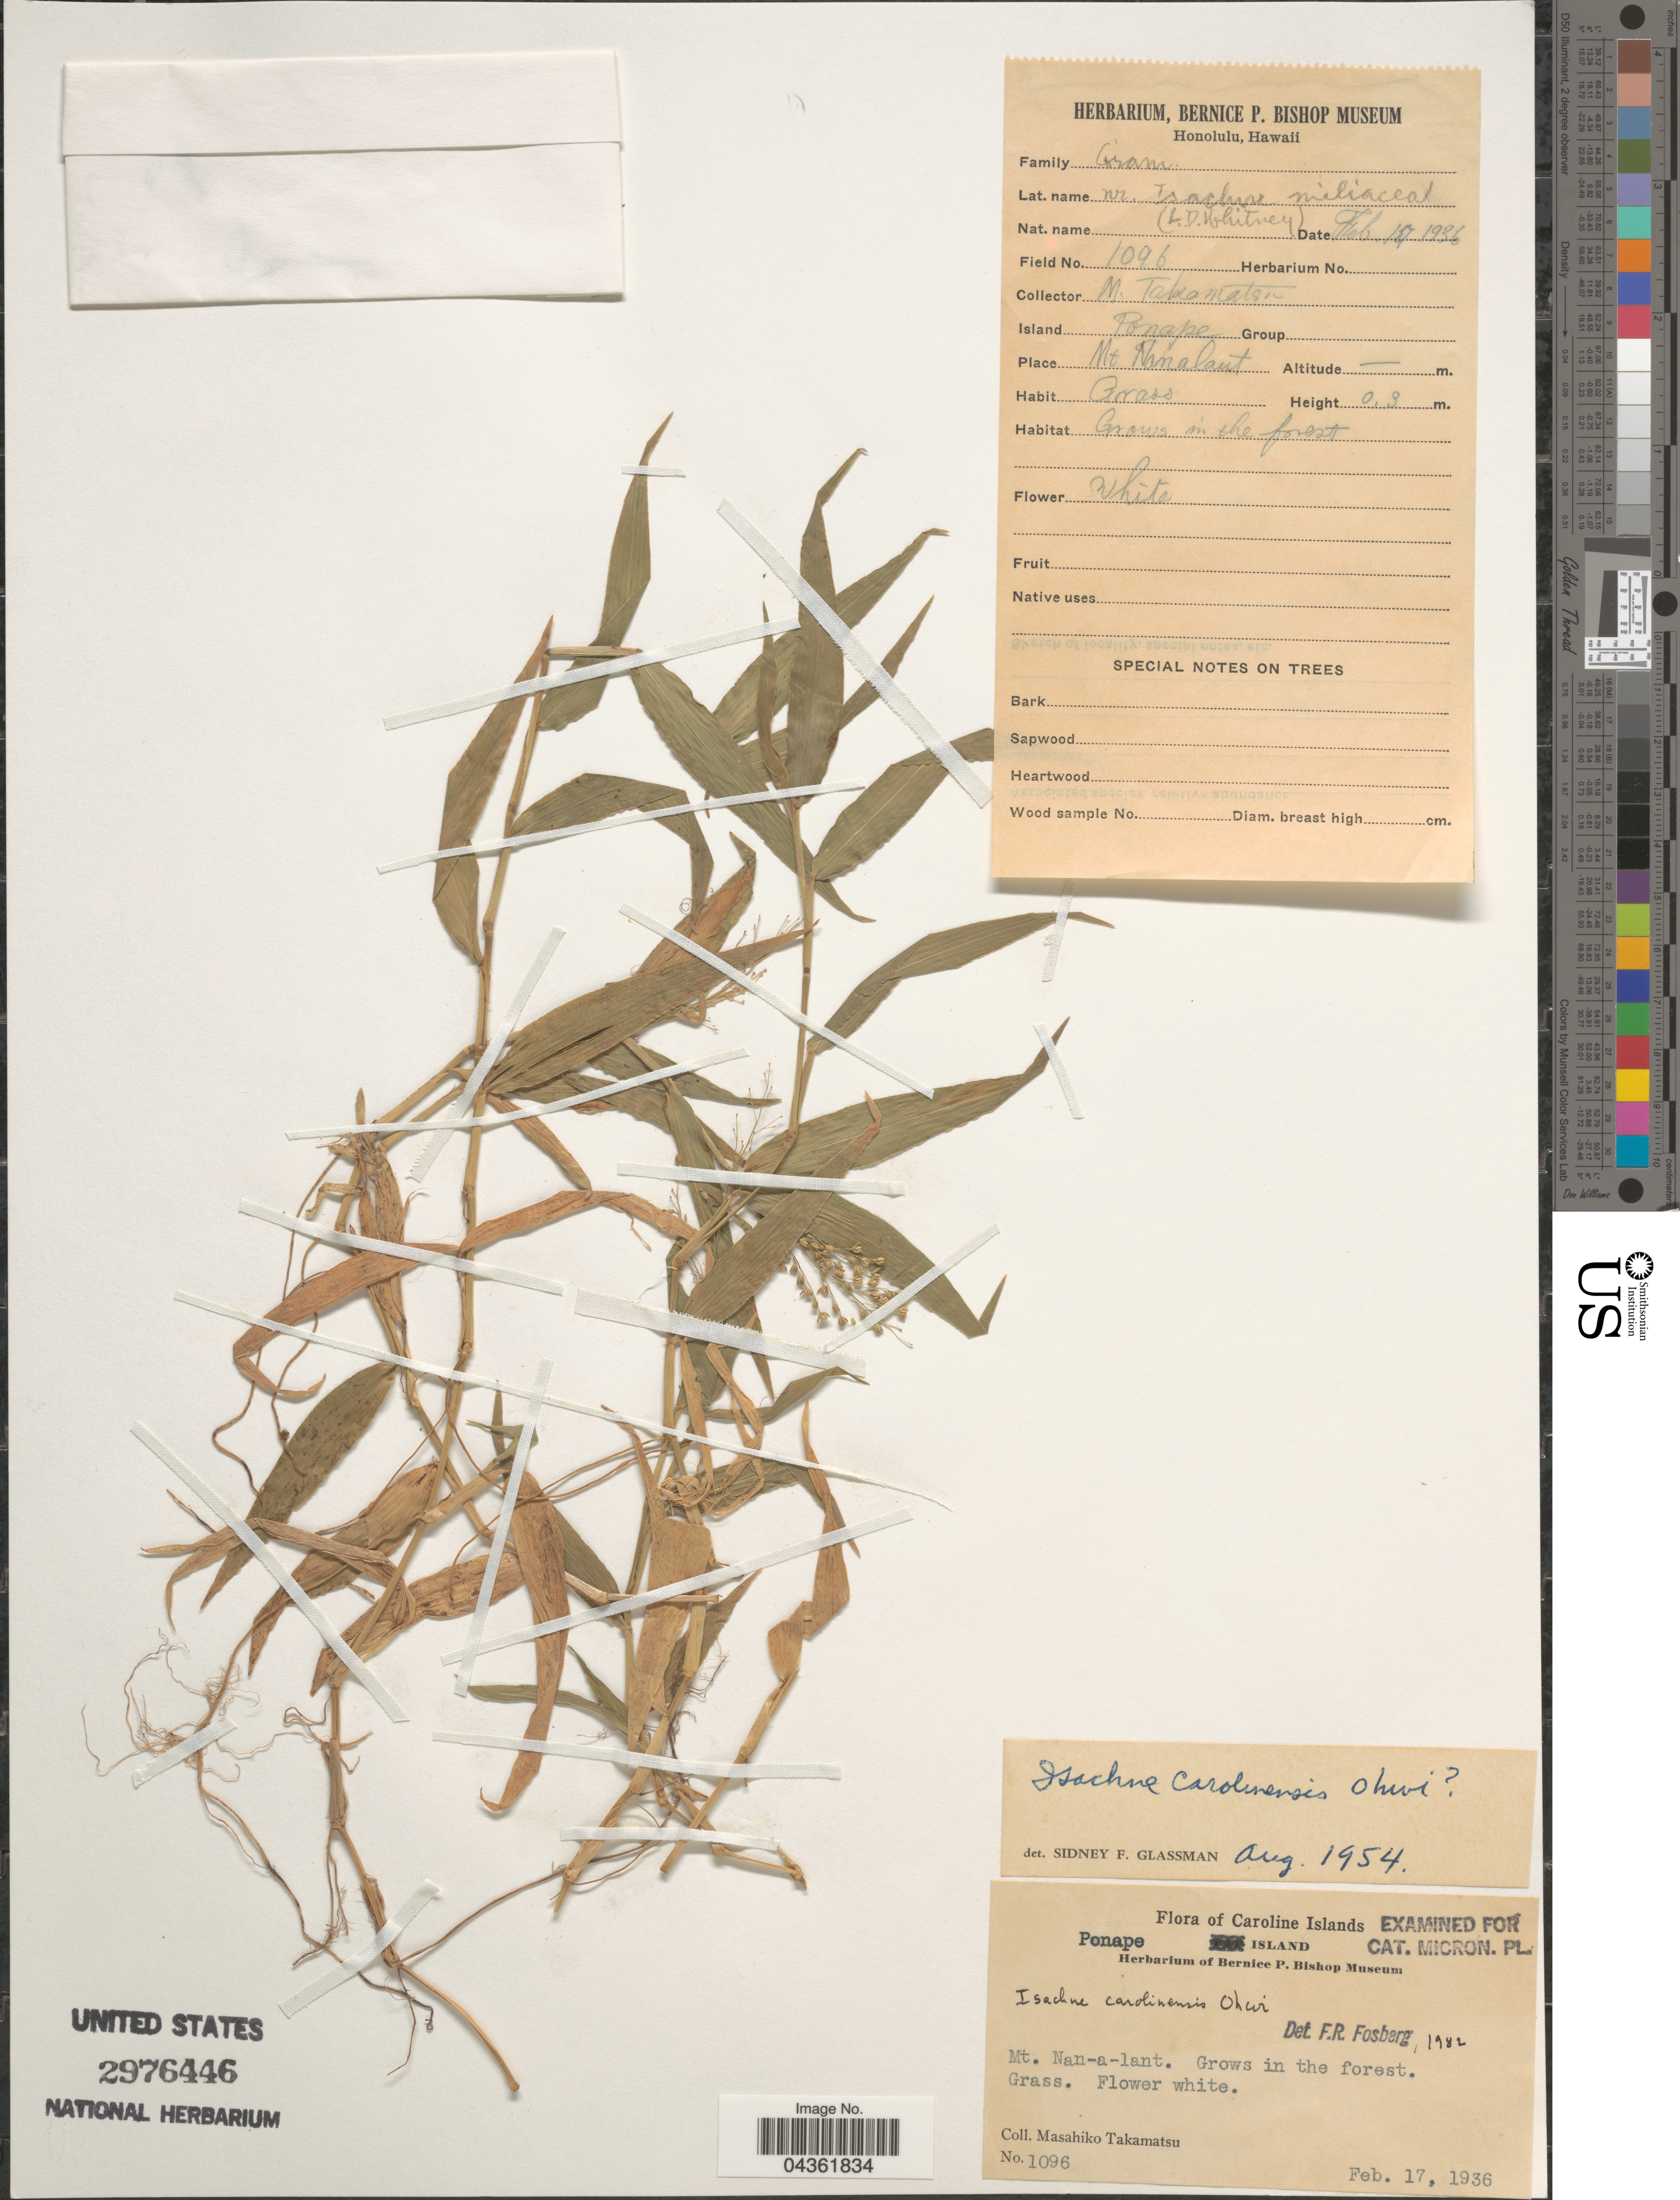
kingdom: Plantae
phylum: Tracheophyta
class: Liliopsida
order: Poales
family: Poaceae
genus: Isachne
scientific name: Isachne carolinensis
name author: Ohwi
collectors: M. Takamatsu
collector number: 1096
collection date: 1936-02-17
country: Micronesia, Federated States of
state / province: Pohnpei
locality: Caroline Islands. Ponape Island. Mt. Nan-a-lant. Grows in the forest.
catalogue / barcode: US 2976446